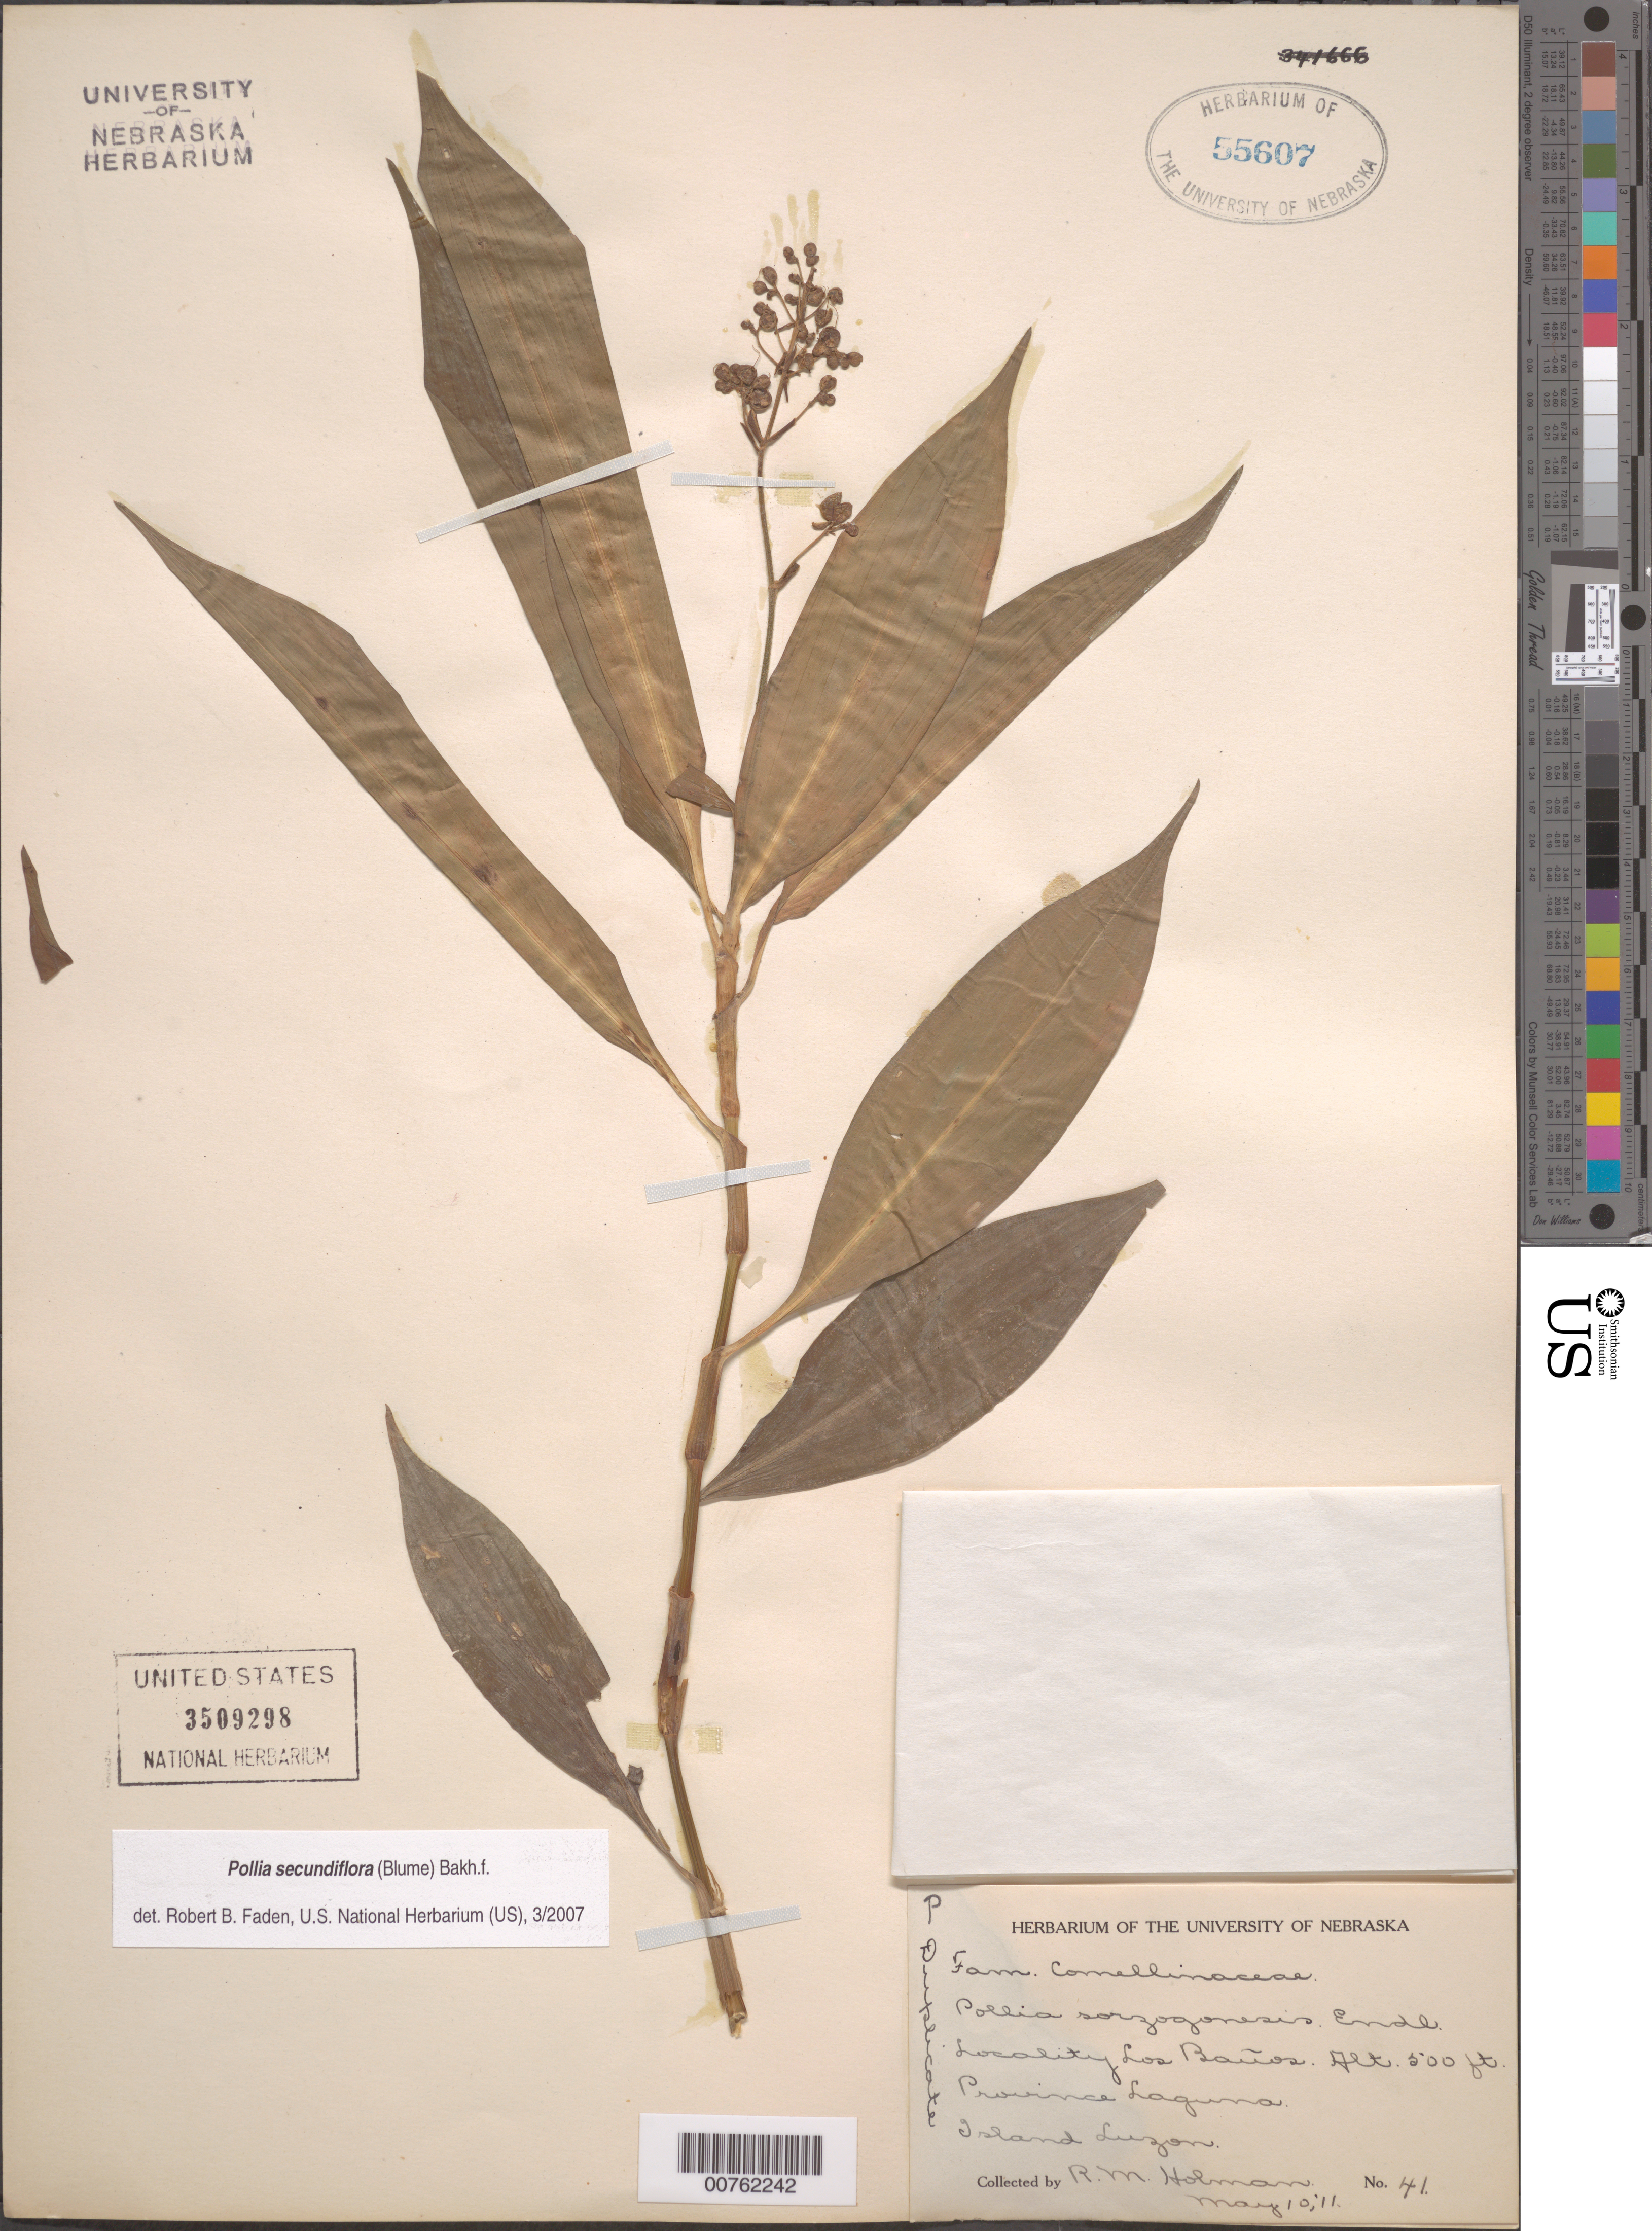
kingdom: Plantae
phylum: Tracheophyta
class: Liliopsida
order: Commelinales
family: Commelinaceae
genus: Pollia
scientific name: Pollia secundiflora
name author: (Blume) Bakh. f.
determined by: Faden, Robert B., (US), Smithsonian Institution - National Museum of Natural History (UNITED STATES)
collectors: R. Holman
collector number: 41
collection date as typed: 10 May 1911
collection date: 1911-05-10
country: Philippines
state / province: Calabarzon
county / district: Laguna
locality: Los Bauos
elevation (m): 152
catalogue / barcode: US 3509298